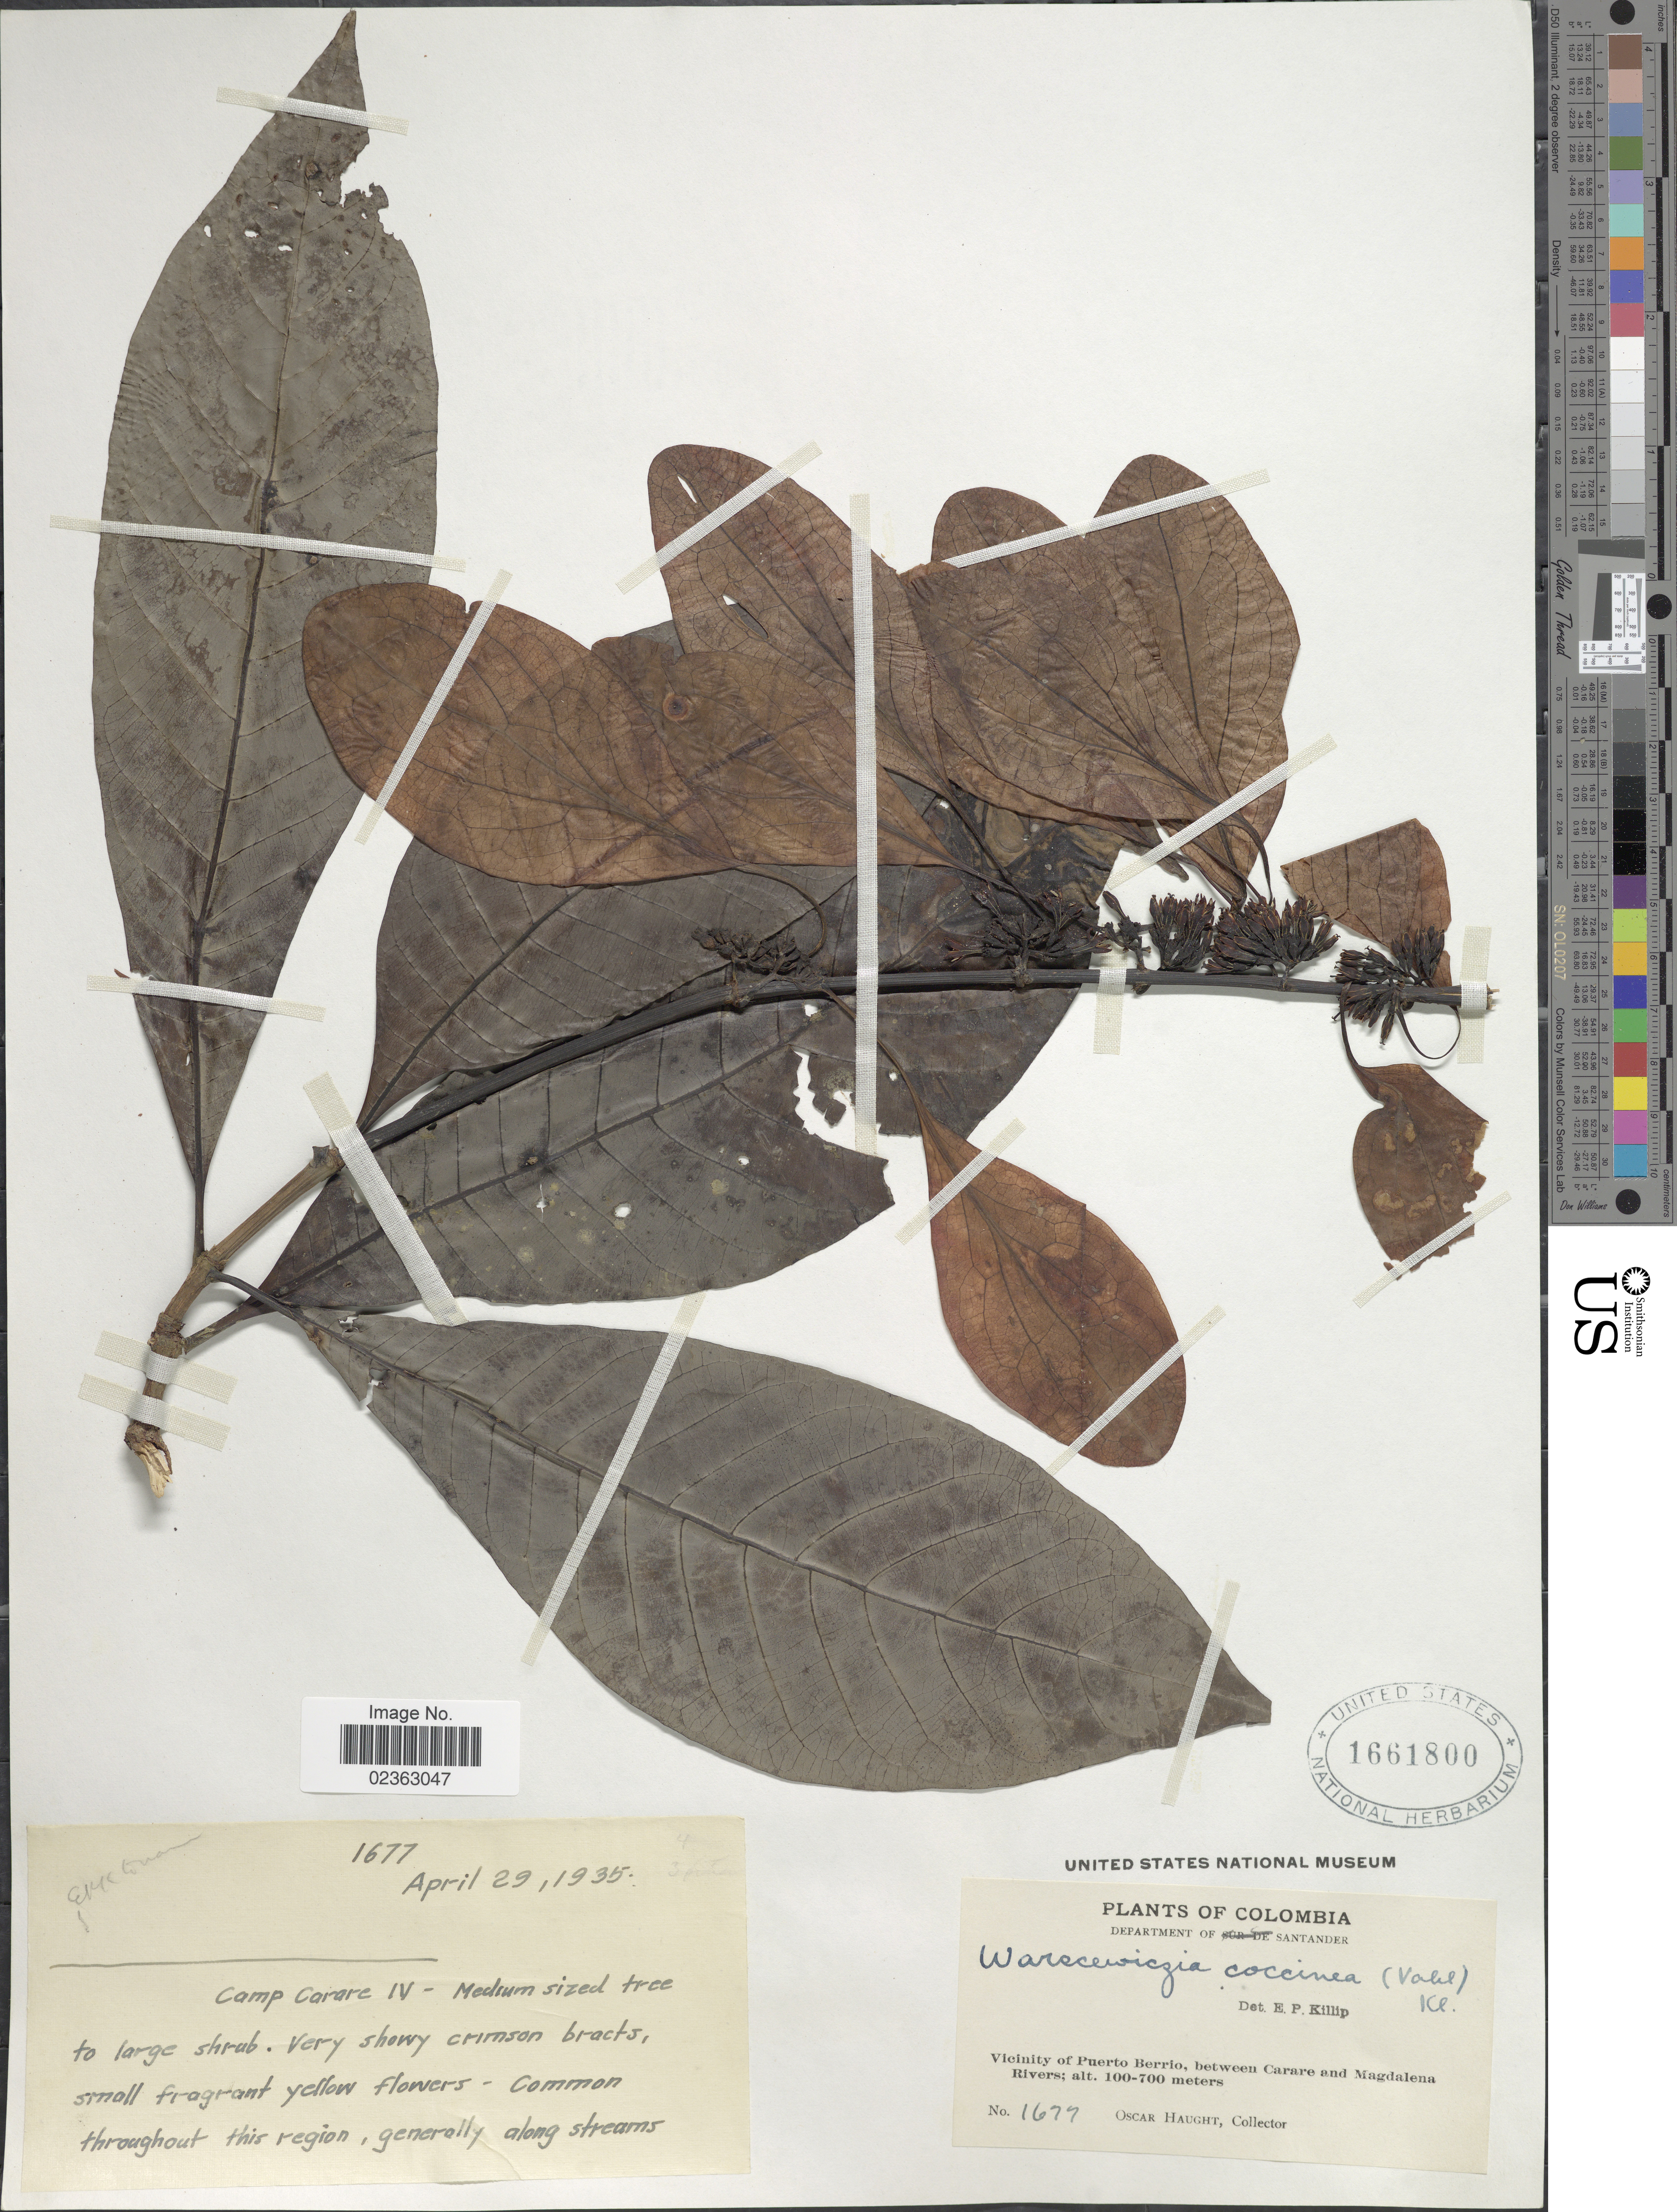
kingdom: Plantae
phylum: Tracheophyta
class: Magnoliopsida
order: Gentianales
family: Rubiaceae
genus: Warszewiczia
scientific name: Warszewiczia coccinea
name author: (Vahl) Klotzsch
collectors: O. Haught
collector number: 1677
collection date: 1935-04-29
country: Colombia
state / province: Santander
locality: Vicinity of Puerto Berrio, between Carare and Magdalena Rivers, Camp Carare IV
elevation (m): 100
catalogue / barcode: US 1661800